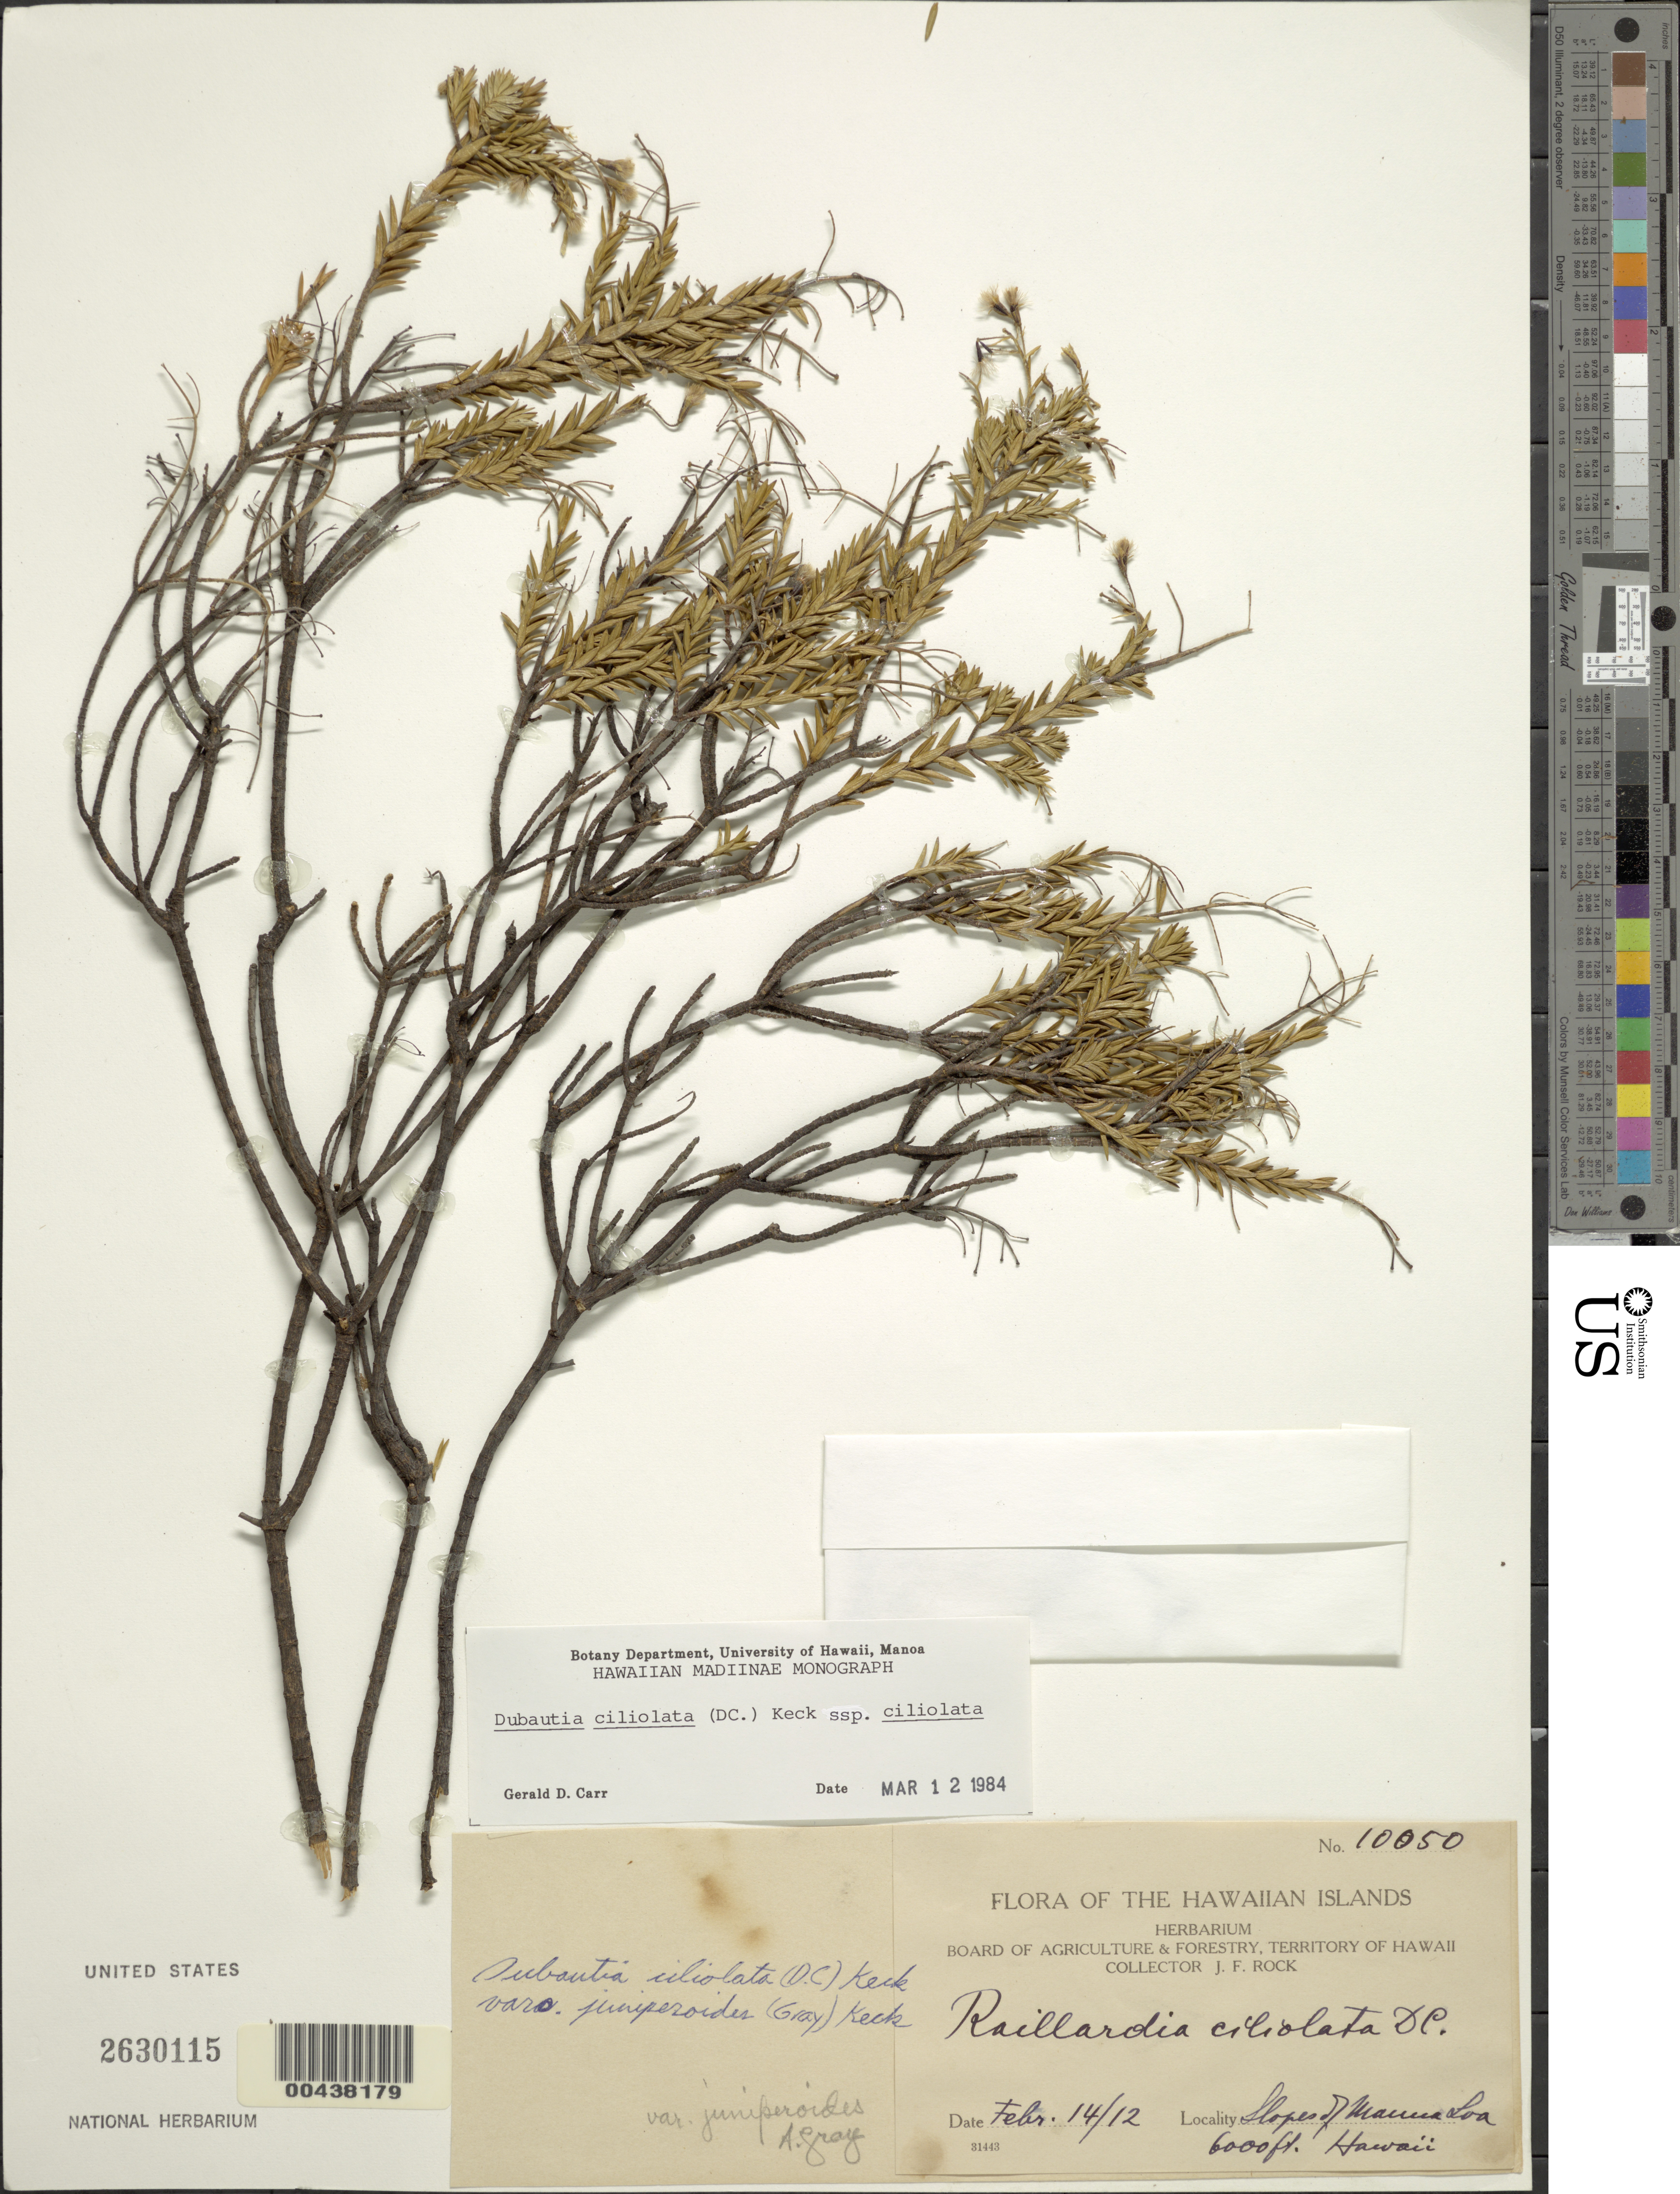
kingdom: Plantae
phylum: Tracheophyta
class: Magnoliopsida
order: Asterales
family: Asteraceae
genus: Dubautia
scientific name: Dubautia ciliolata subsp. ciliolata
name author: (DC.) D.D. Keck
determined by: Carr, G. D.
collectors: J. F. Rock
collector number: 10050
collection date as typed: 14 Feb 1912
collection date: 1912-02-14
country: United States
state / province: Hawaii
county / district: Hawaii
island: Hawaii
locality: slopes of Mauna Loa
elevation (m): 1829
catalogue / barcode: US 2630115